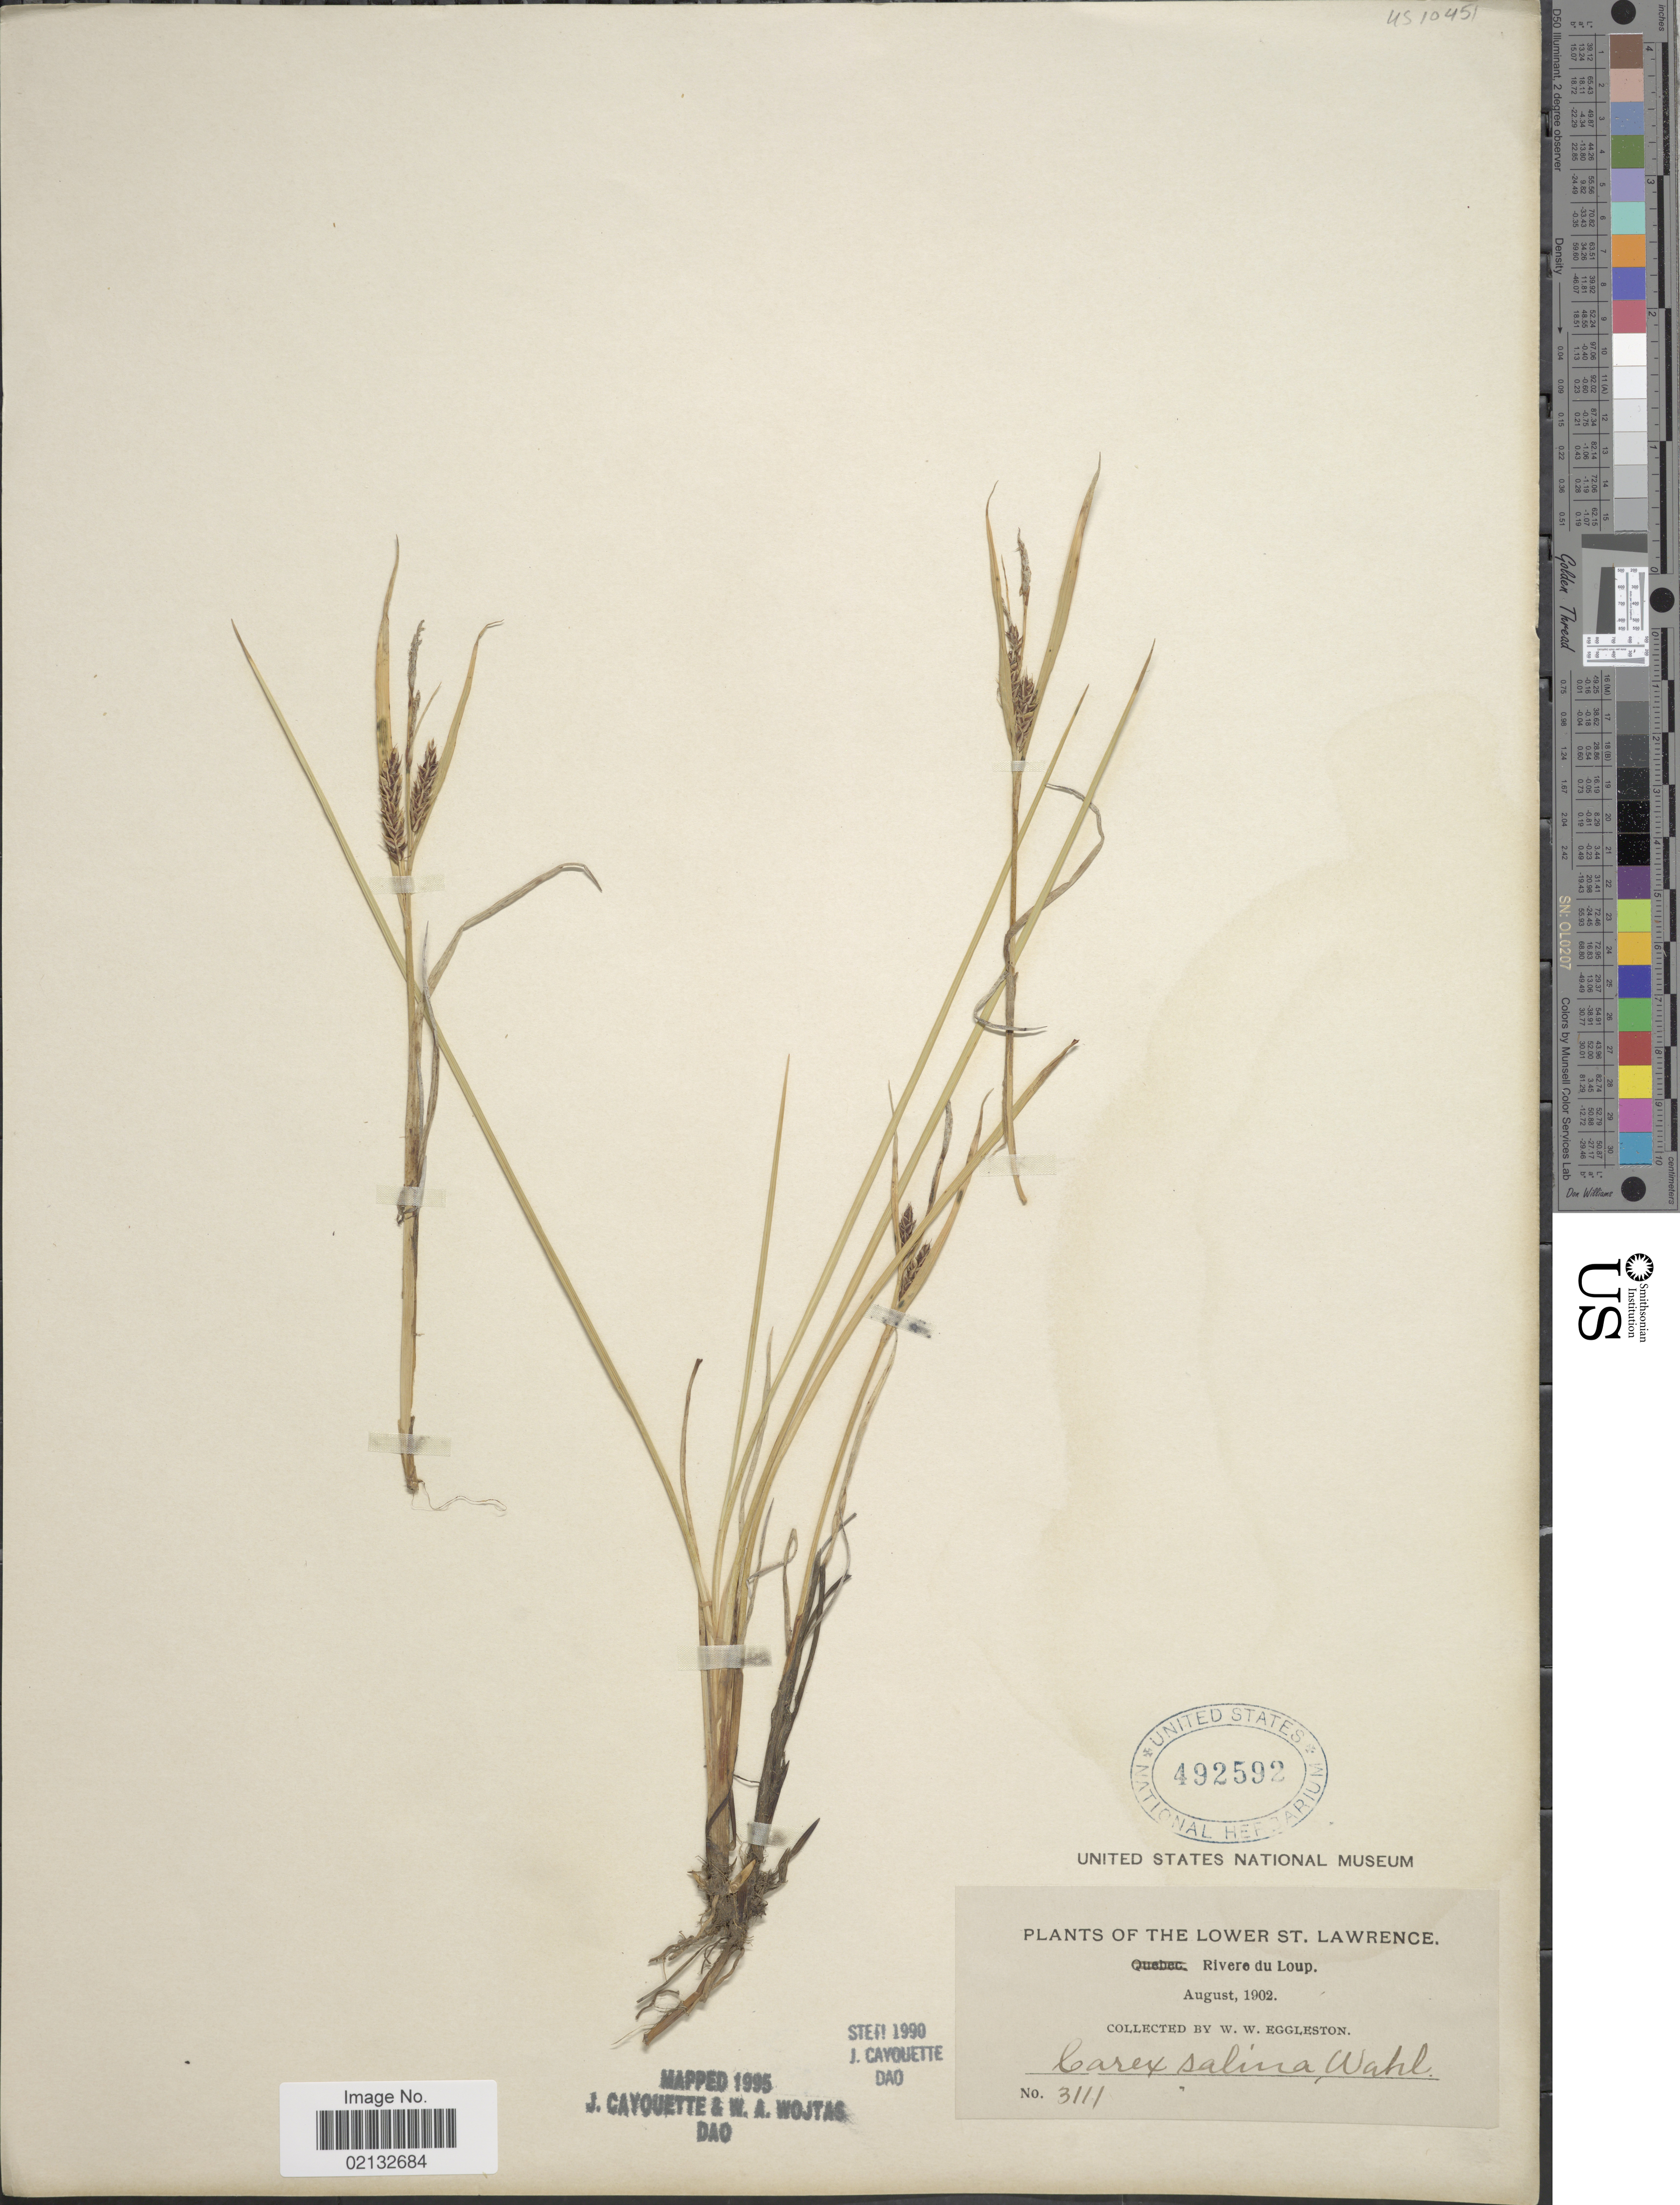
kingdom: Plantae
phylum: Tracheophyta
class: Liliopsida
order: Poales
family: Cyperaceae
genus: Carex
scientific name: Carex salina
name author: Wahlenb.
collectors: W. W. Eggleston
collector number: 3111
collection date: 1902-08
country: Canada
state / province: Quebec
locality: The Lower St. Lawrence. Rivere du Loup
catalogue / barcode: US 492592